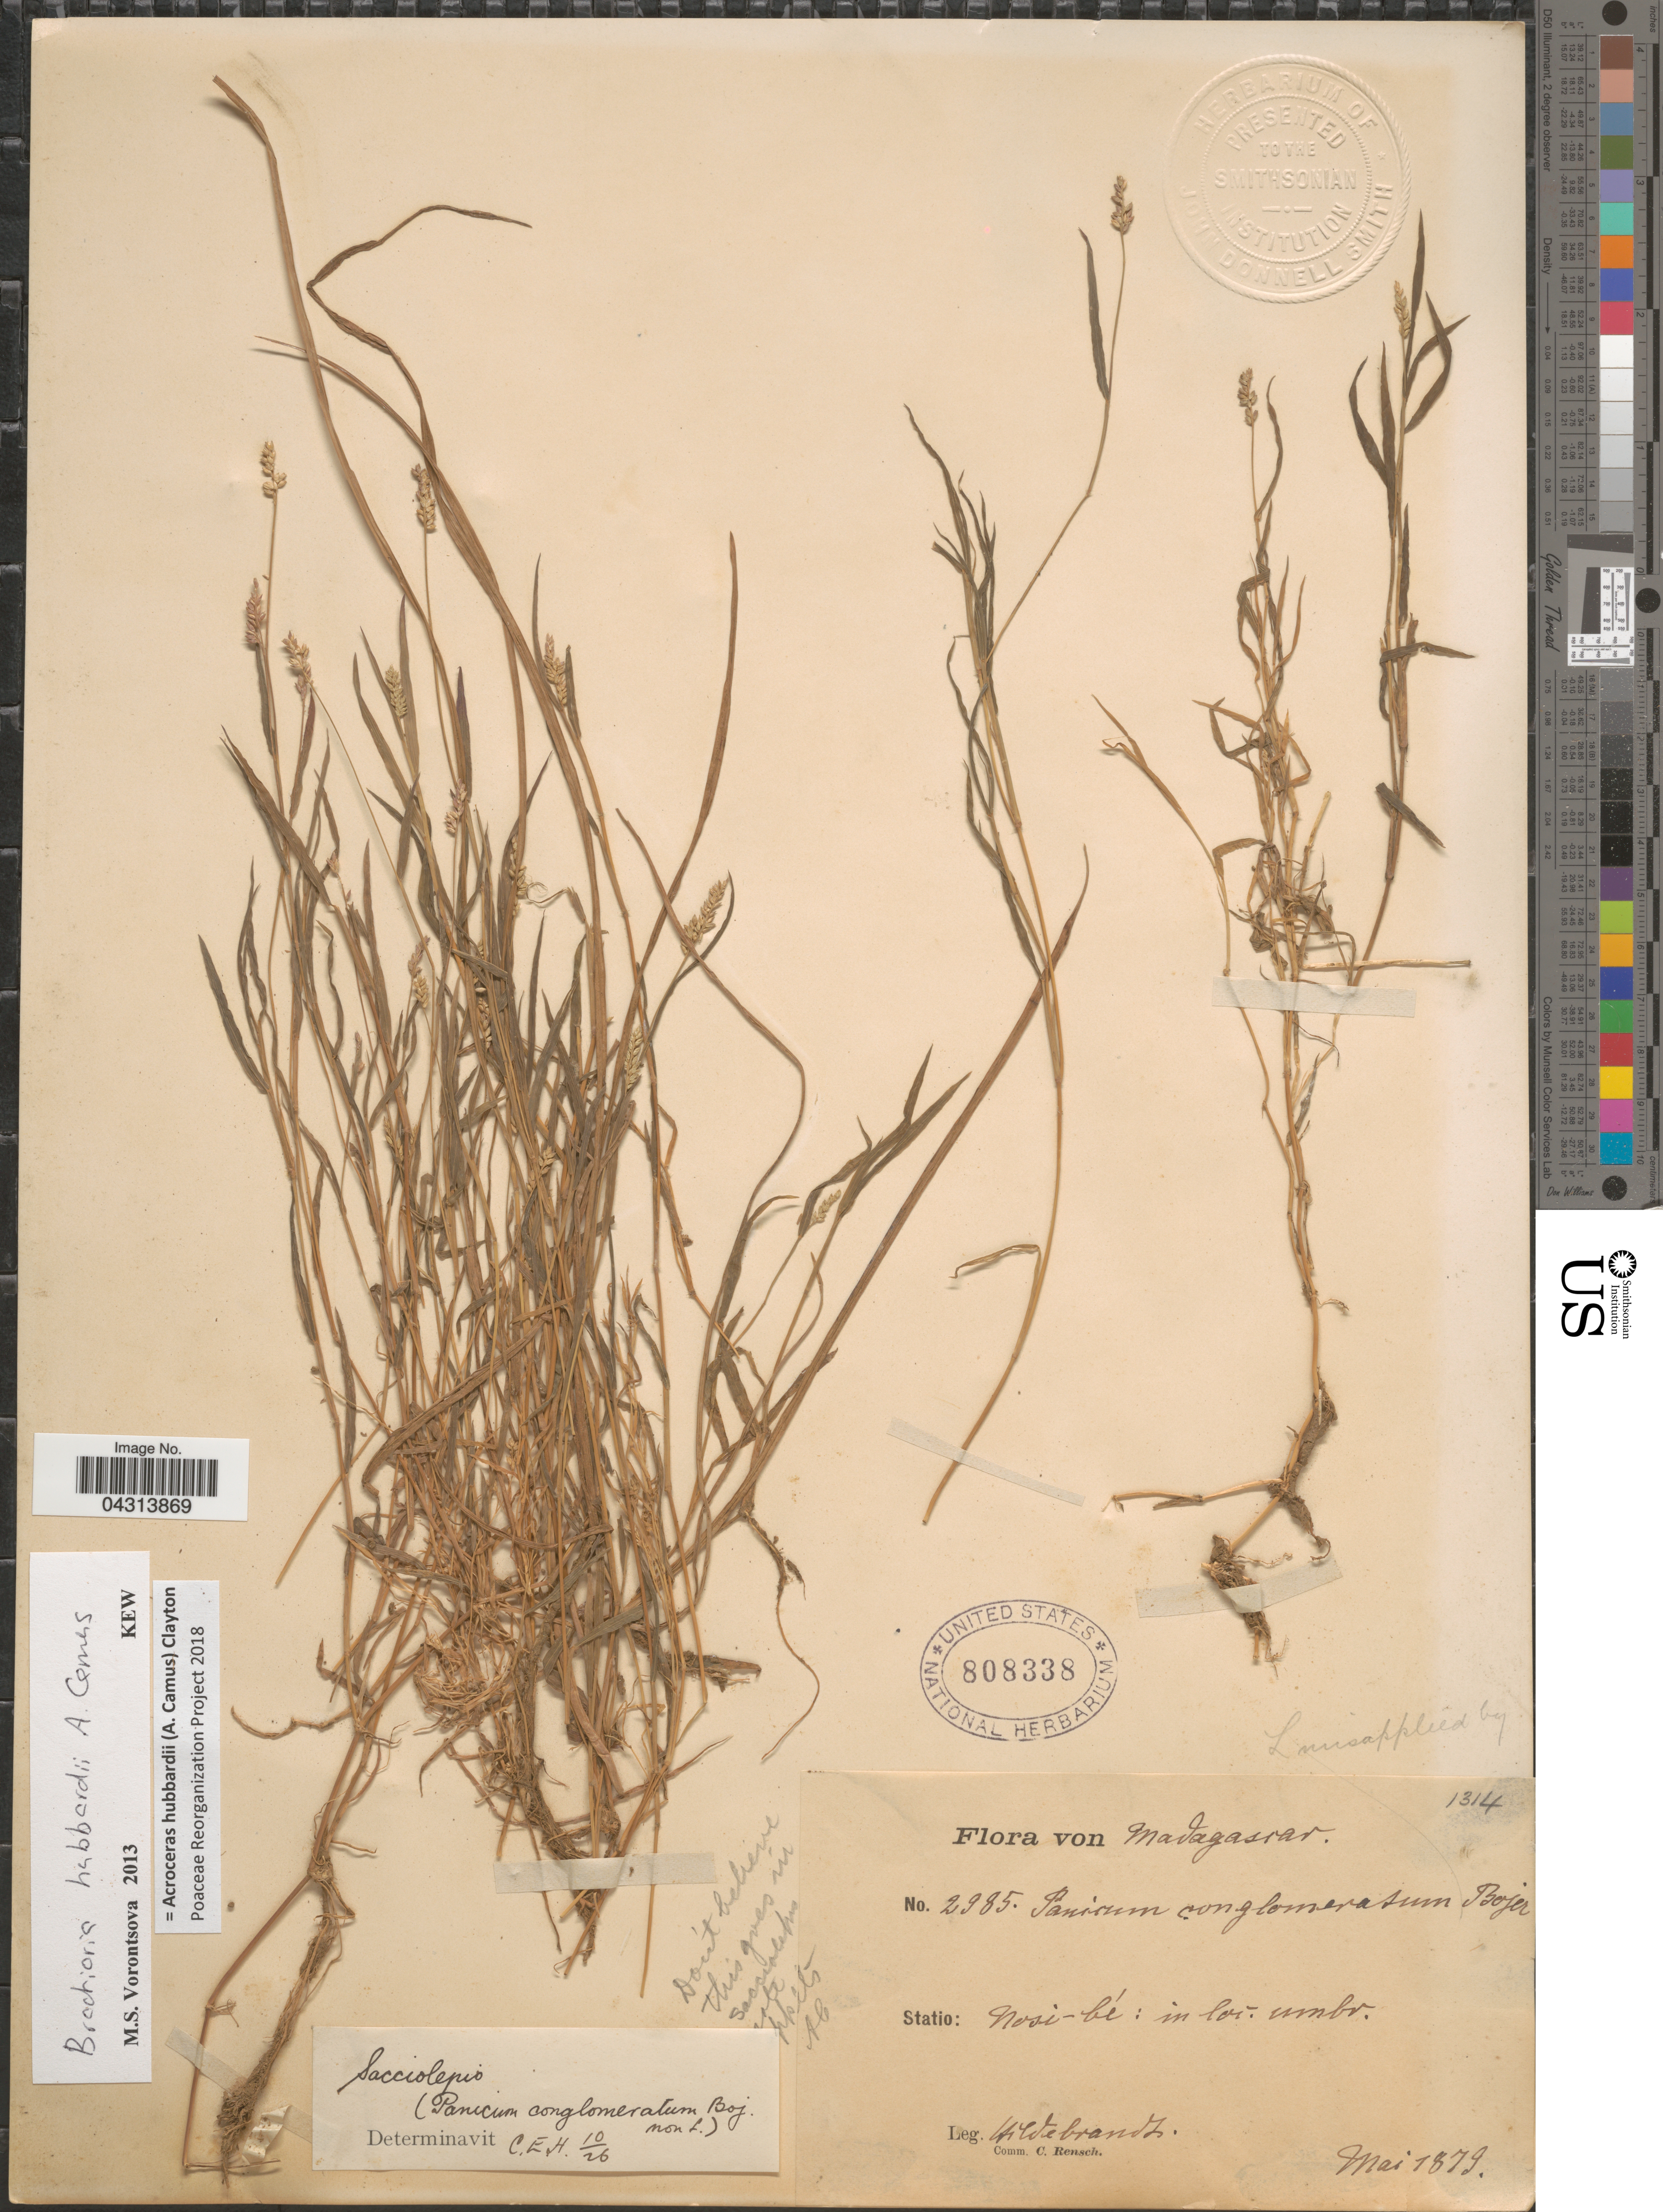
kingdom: Plantae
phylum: Tracheophyta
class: Liliopsida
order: Poales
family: Poaceae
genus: Acroceras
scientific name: Acroceras hubbardii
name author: (A. Camus) Clayton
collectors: J. Hildebrandt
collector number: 2985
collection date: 1879-05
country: Madagascar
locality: Statio:Nosi-bé: in loc. Umbd.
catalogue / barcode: US 808338